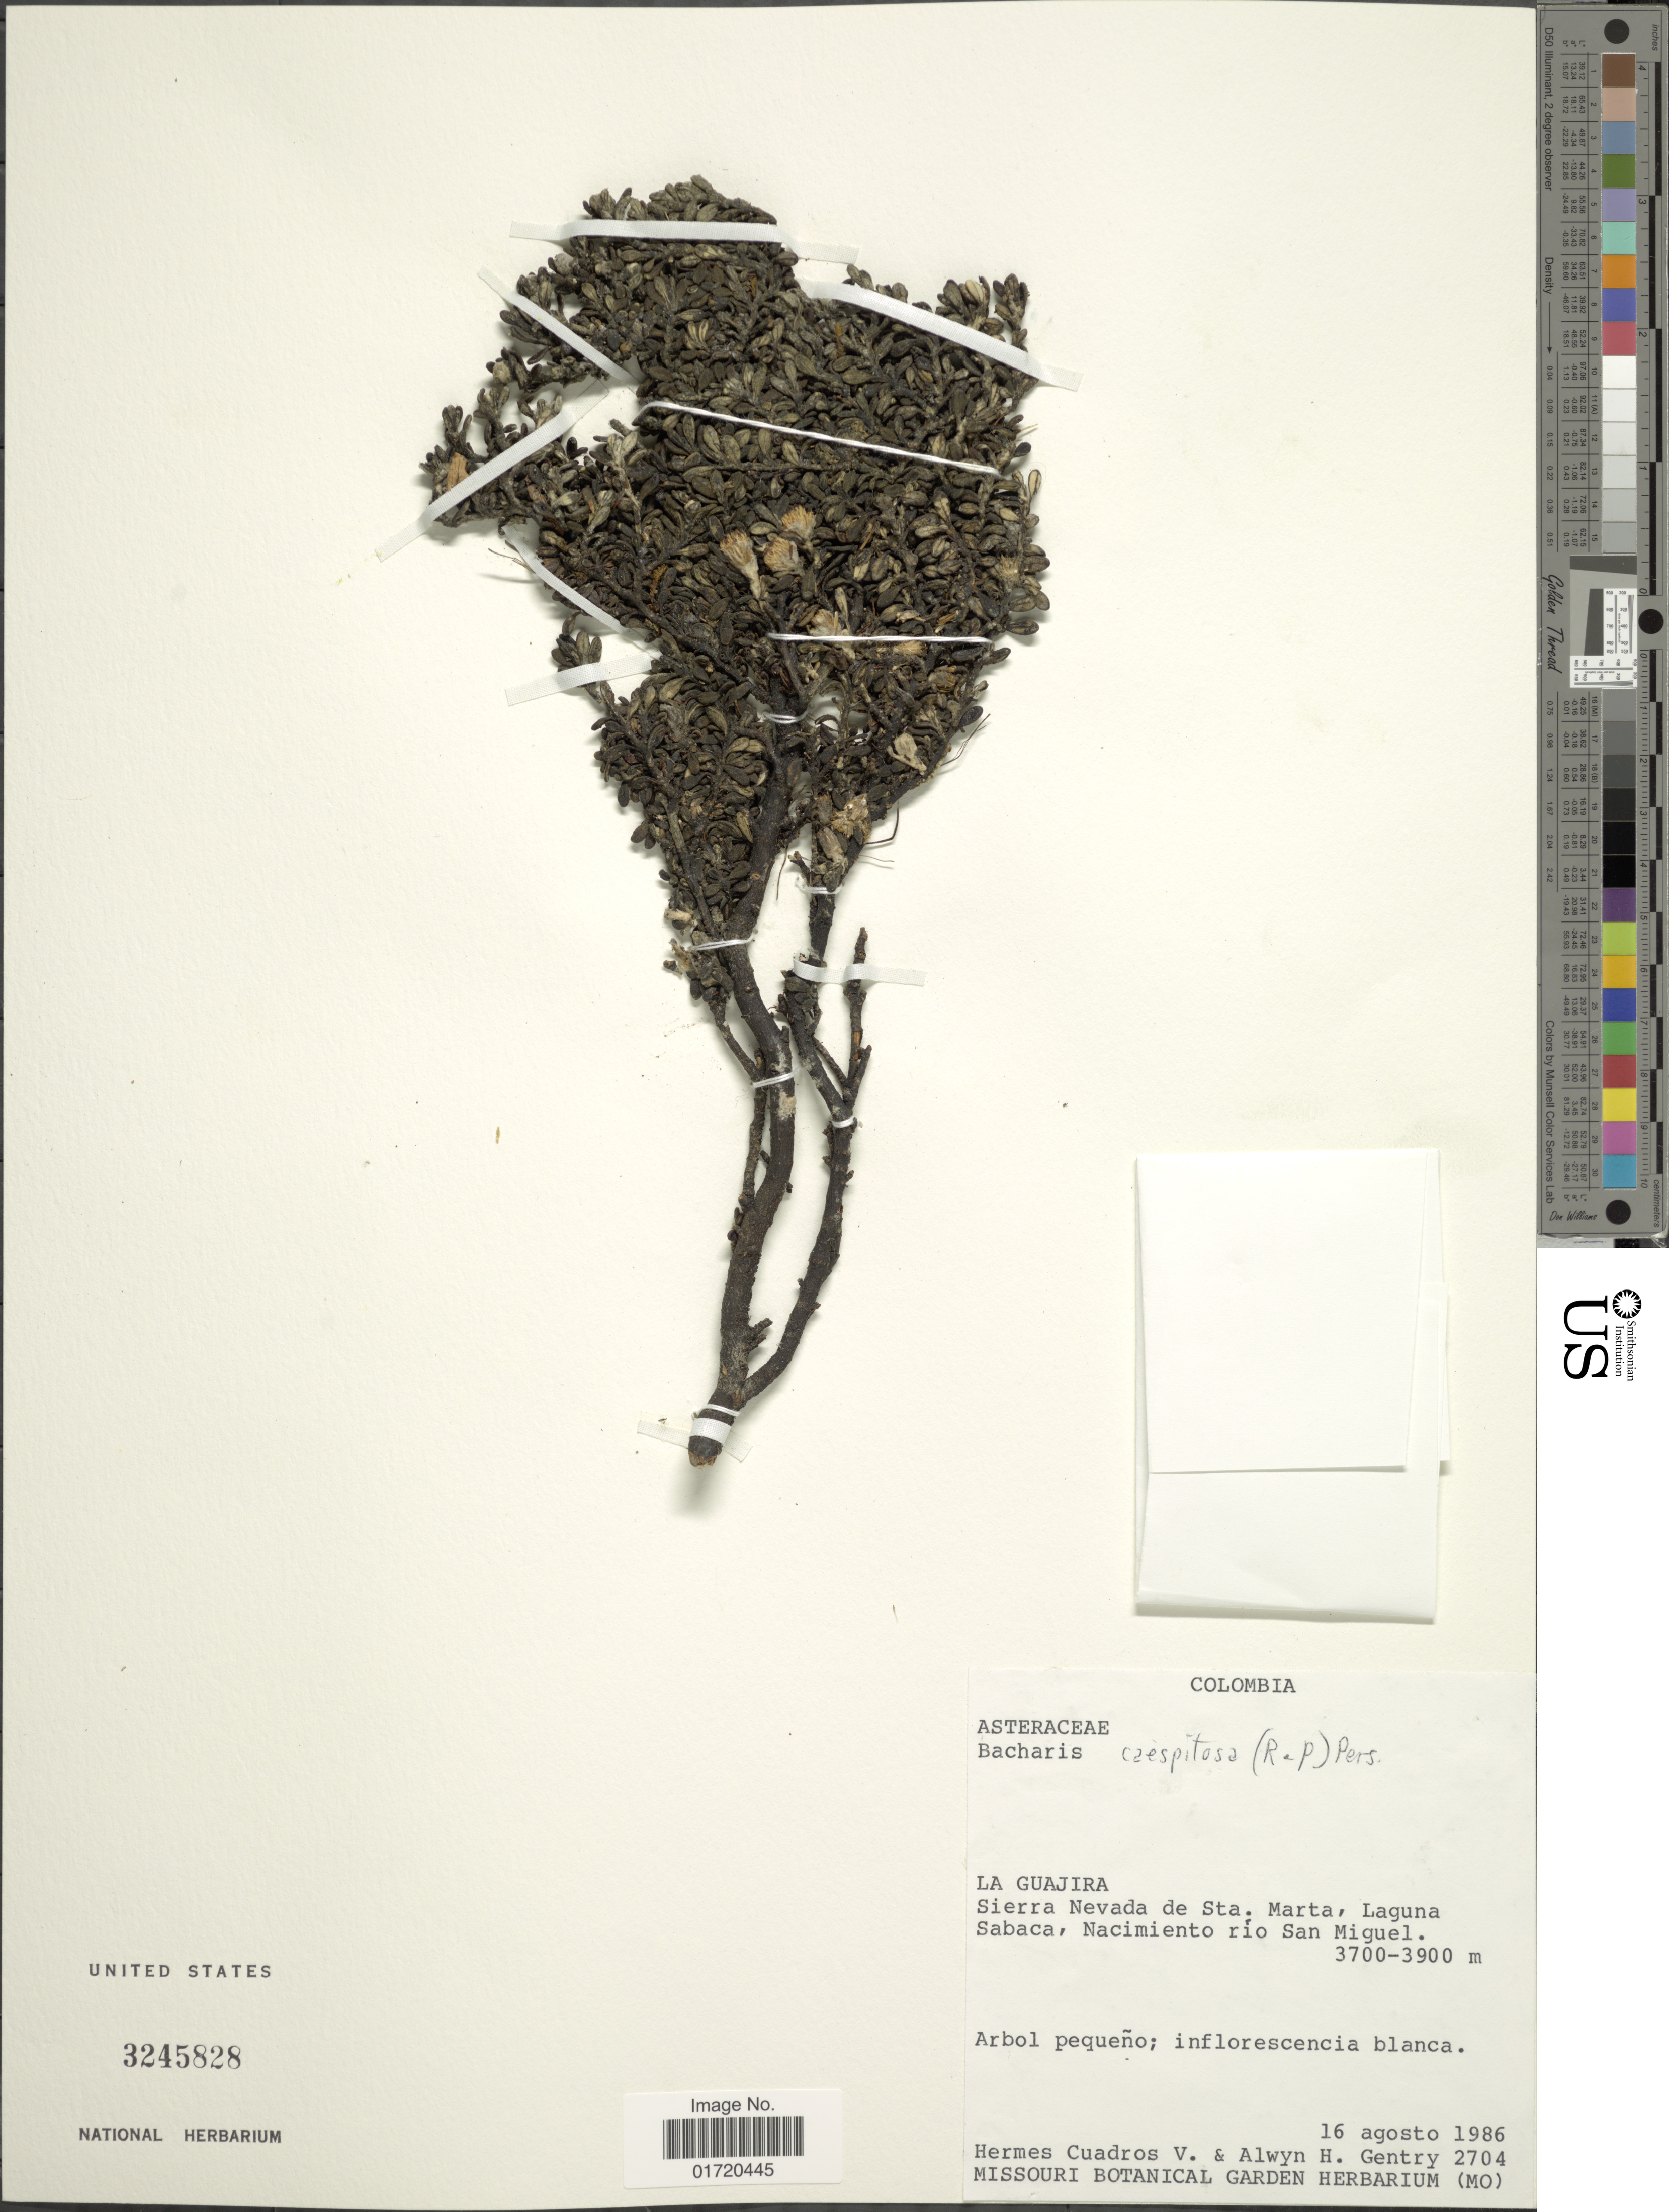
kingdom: Plantae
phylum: Tracheophyta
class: Magnoliopsida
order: Asterales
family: Asteraceae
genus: Baccharis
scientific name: Baccharis caespitosa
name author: (Ruiz & Pav.) Pers.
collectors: H. Cuadros V. & A. H. Gentry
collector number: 2704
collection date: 1986-08-16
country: Colombia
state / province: La Guajira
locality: Sierra Nevada de Sta. Marta, Laguna Sabaca, Nacimento rio San Miguel.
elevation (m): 3700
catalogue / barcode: US 3245828